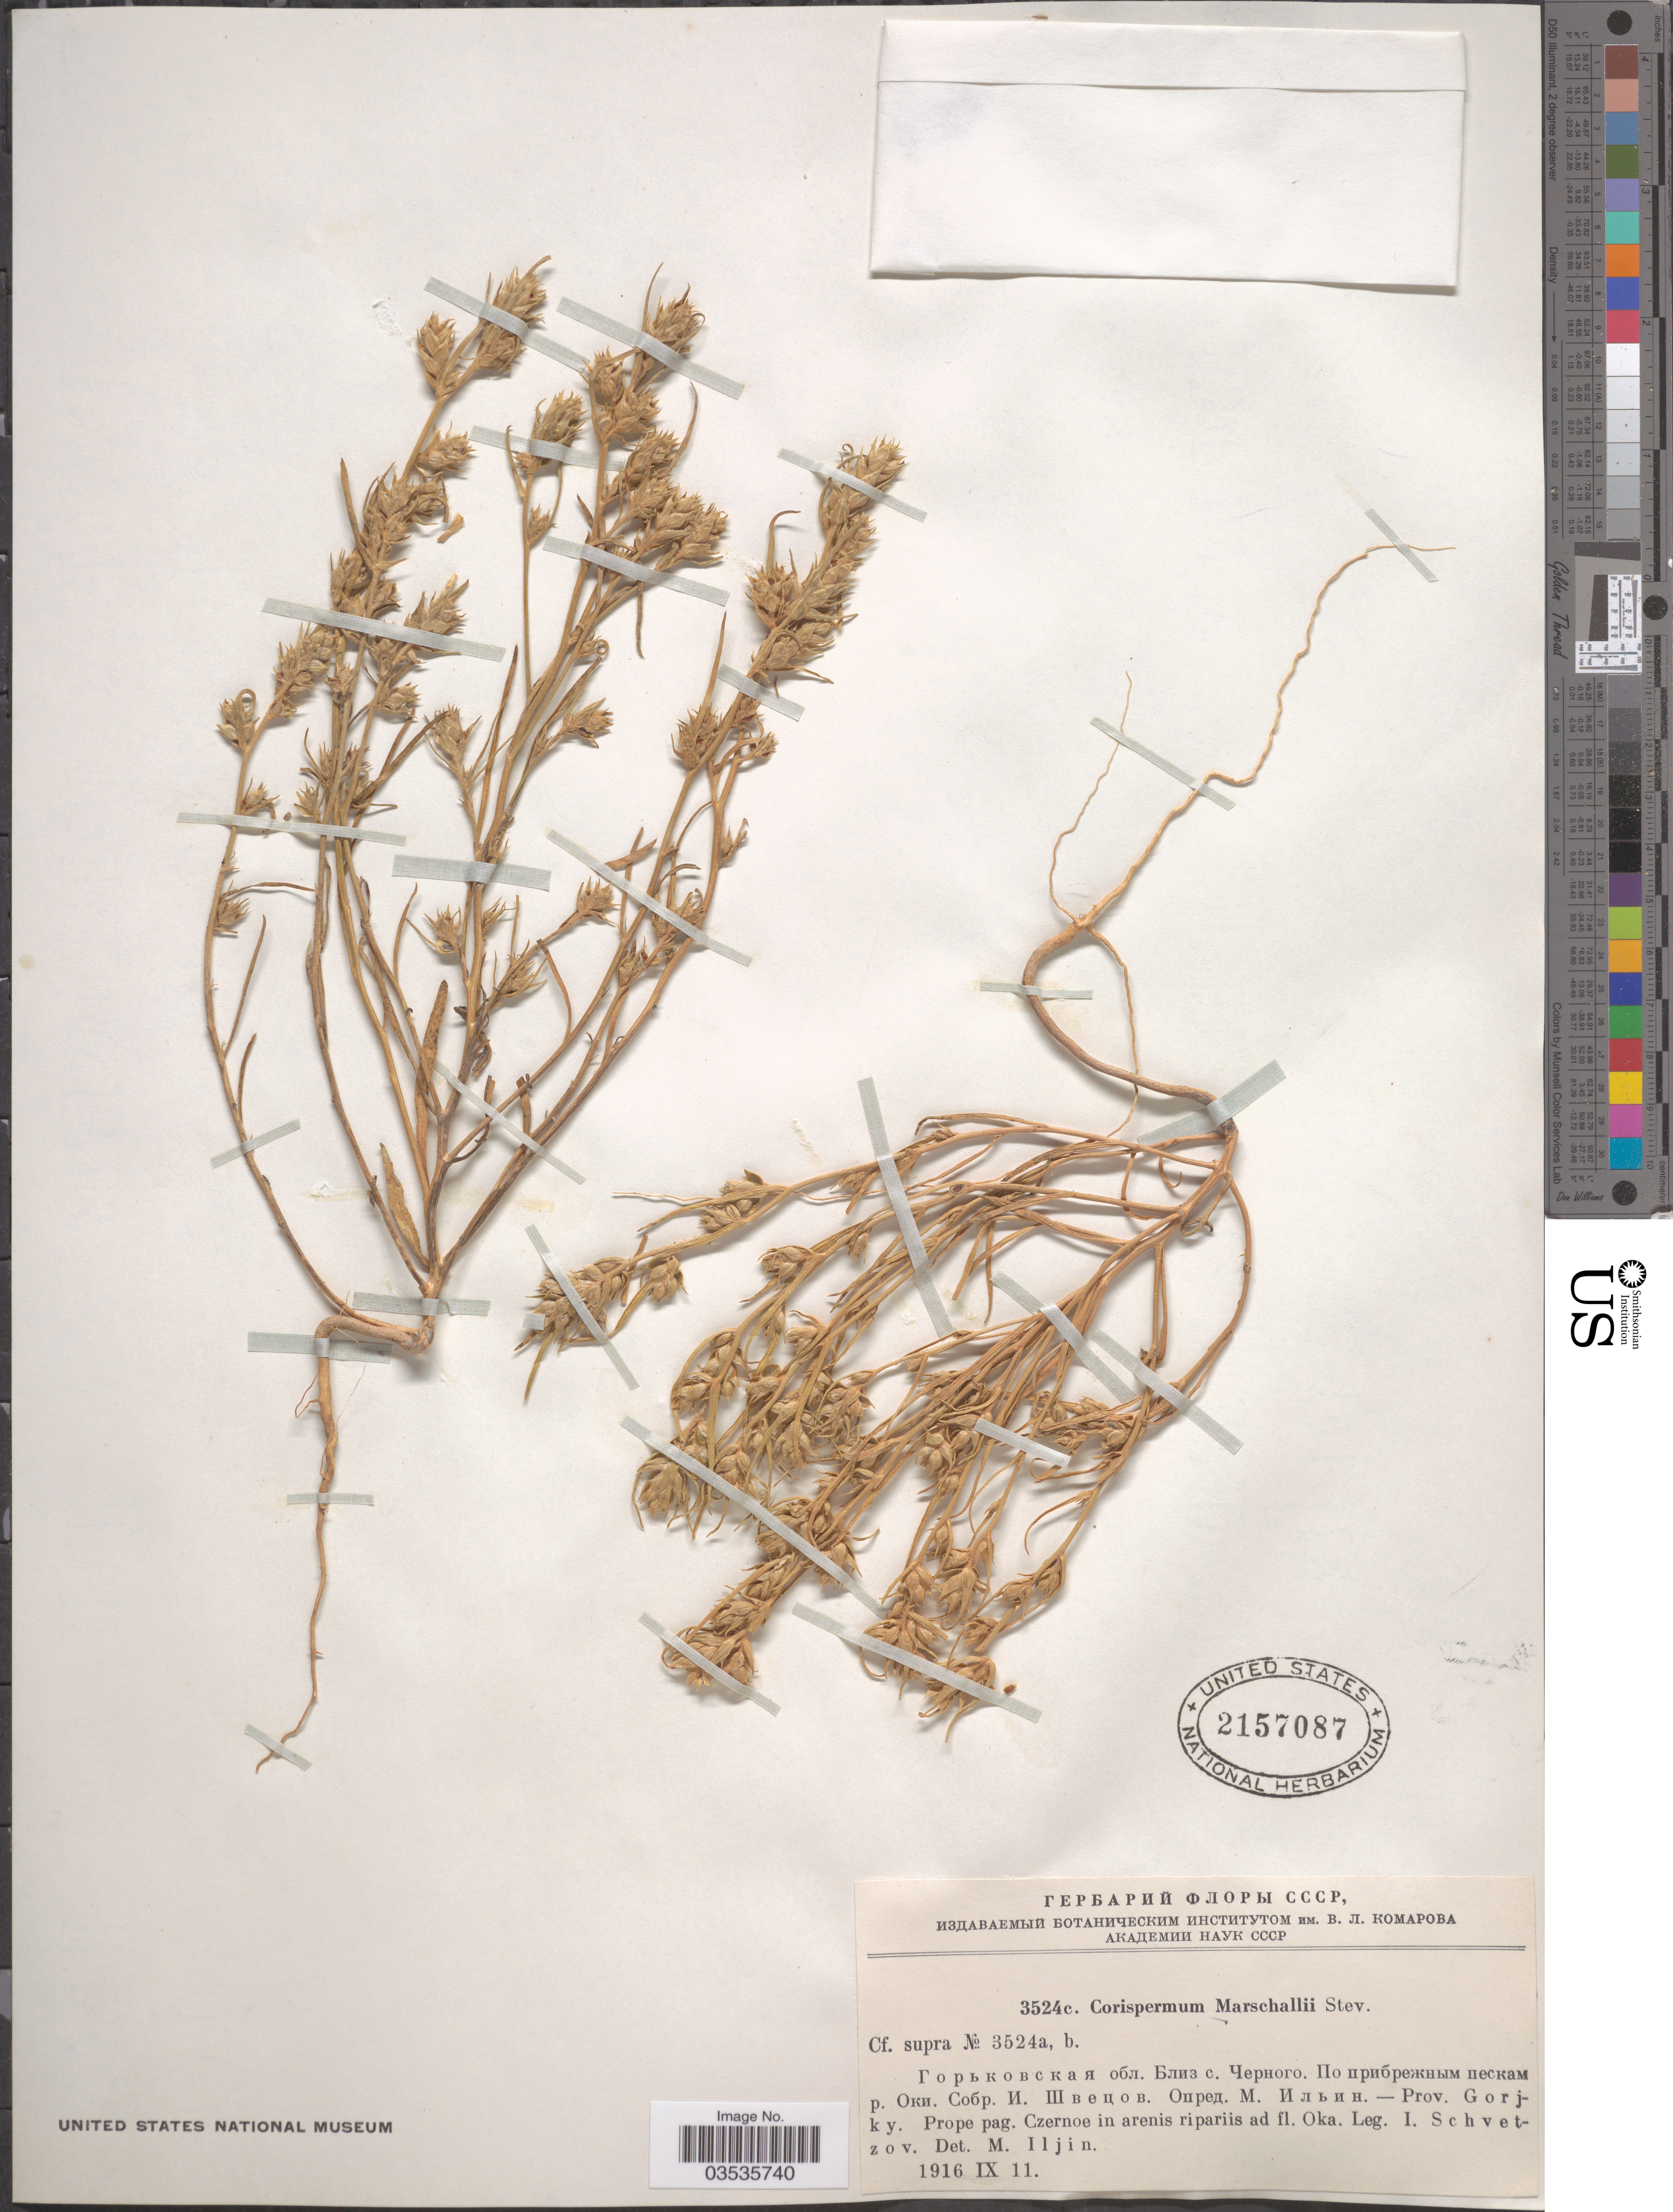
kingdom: Plantae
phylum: Tracheophyta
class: Magnoliopsida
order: Caryophyllales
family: Amaranthaceae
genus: Corispermum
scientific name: Corispermum marschallii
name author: Steven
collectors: I. Schvetzov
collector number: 3524c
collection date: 1916-01-11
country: Russian Federation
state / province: Nizhny Novgorod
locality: Prov. Gorjky. Prope pag. Czernoe in arenis ripariis ad fl. Oka.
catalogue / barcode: US 2157087